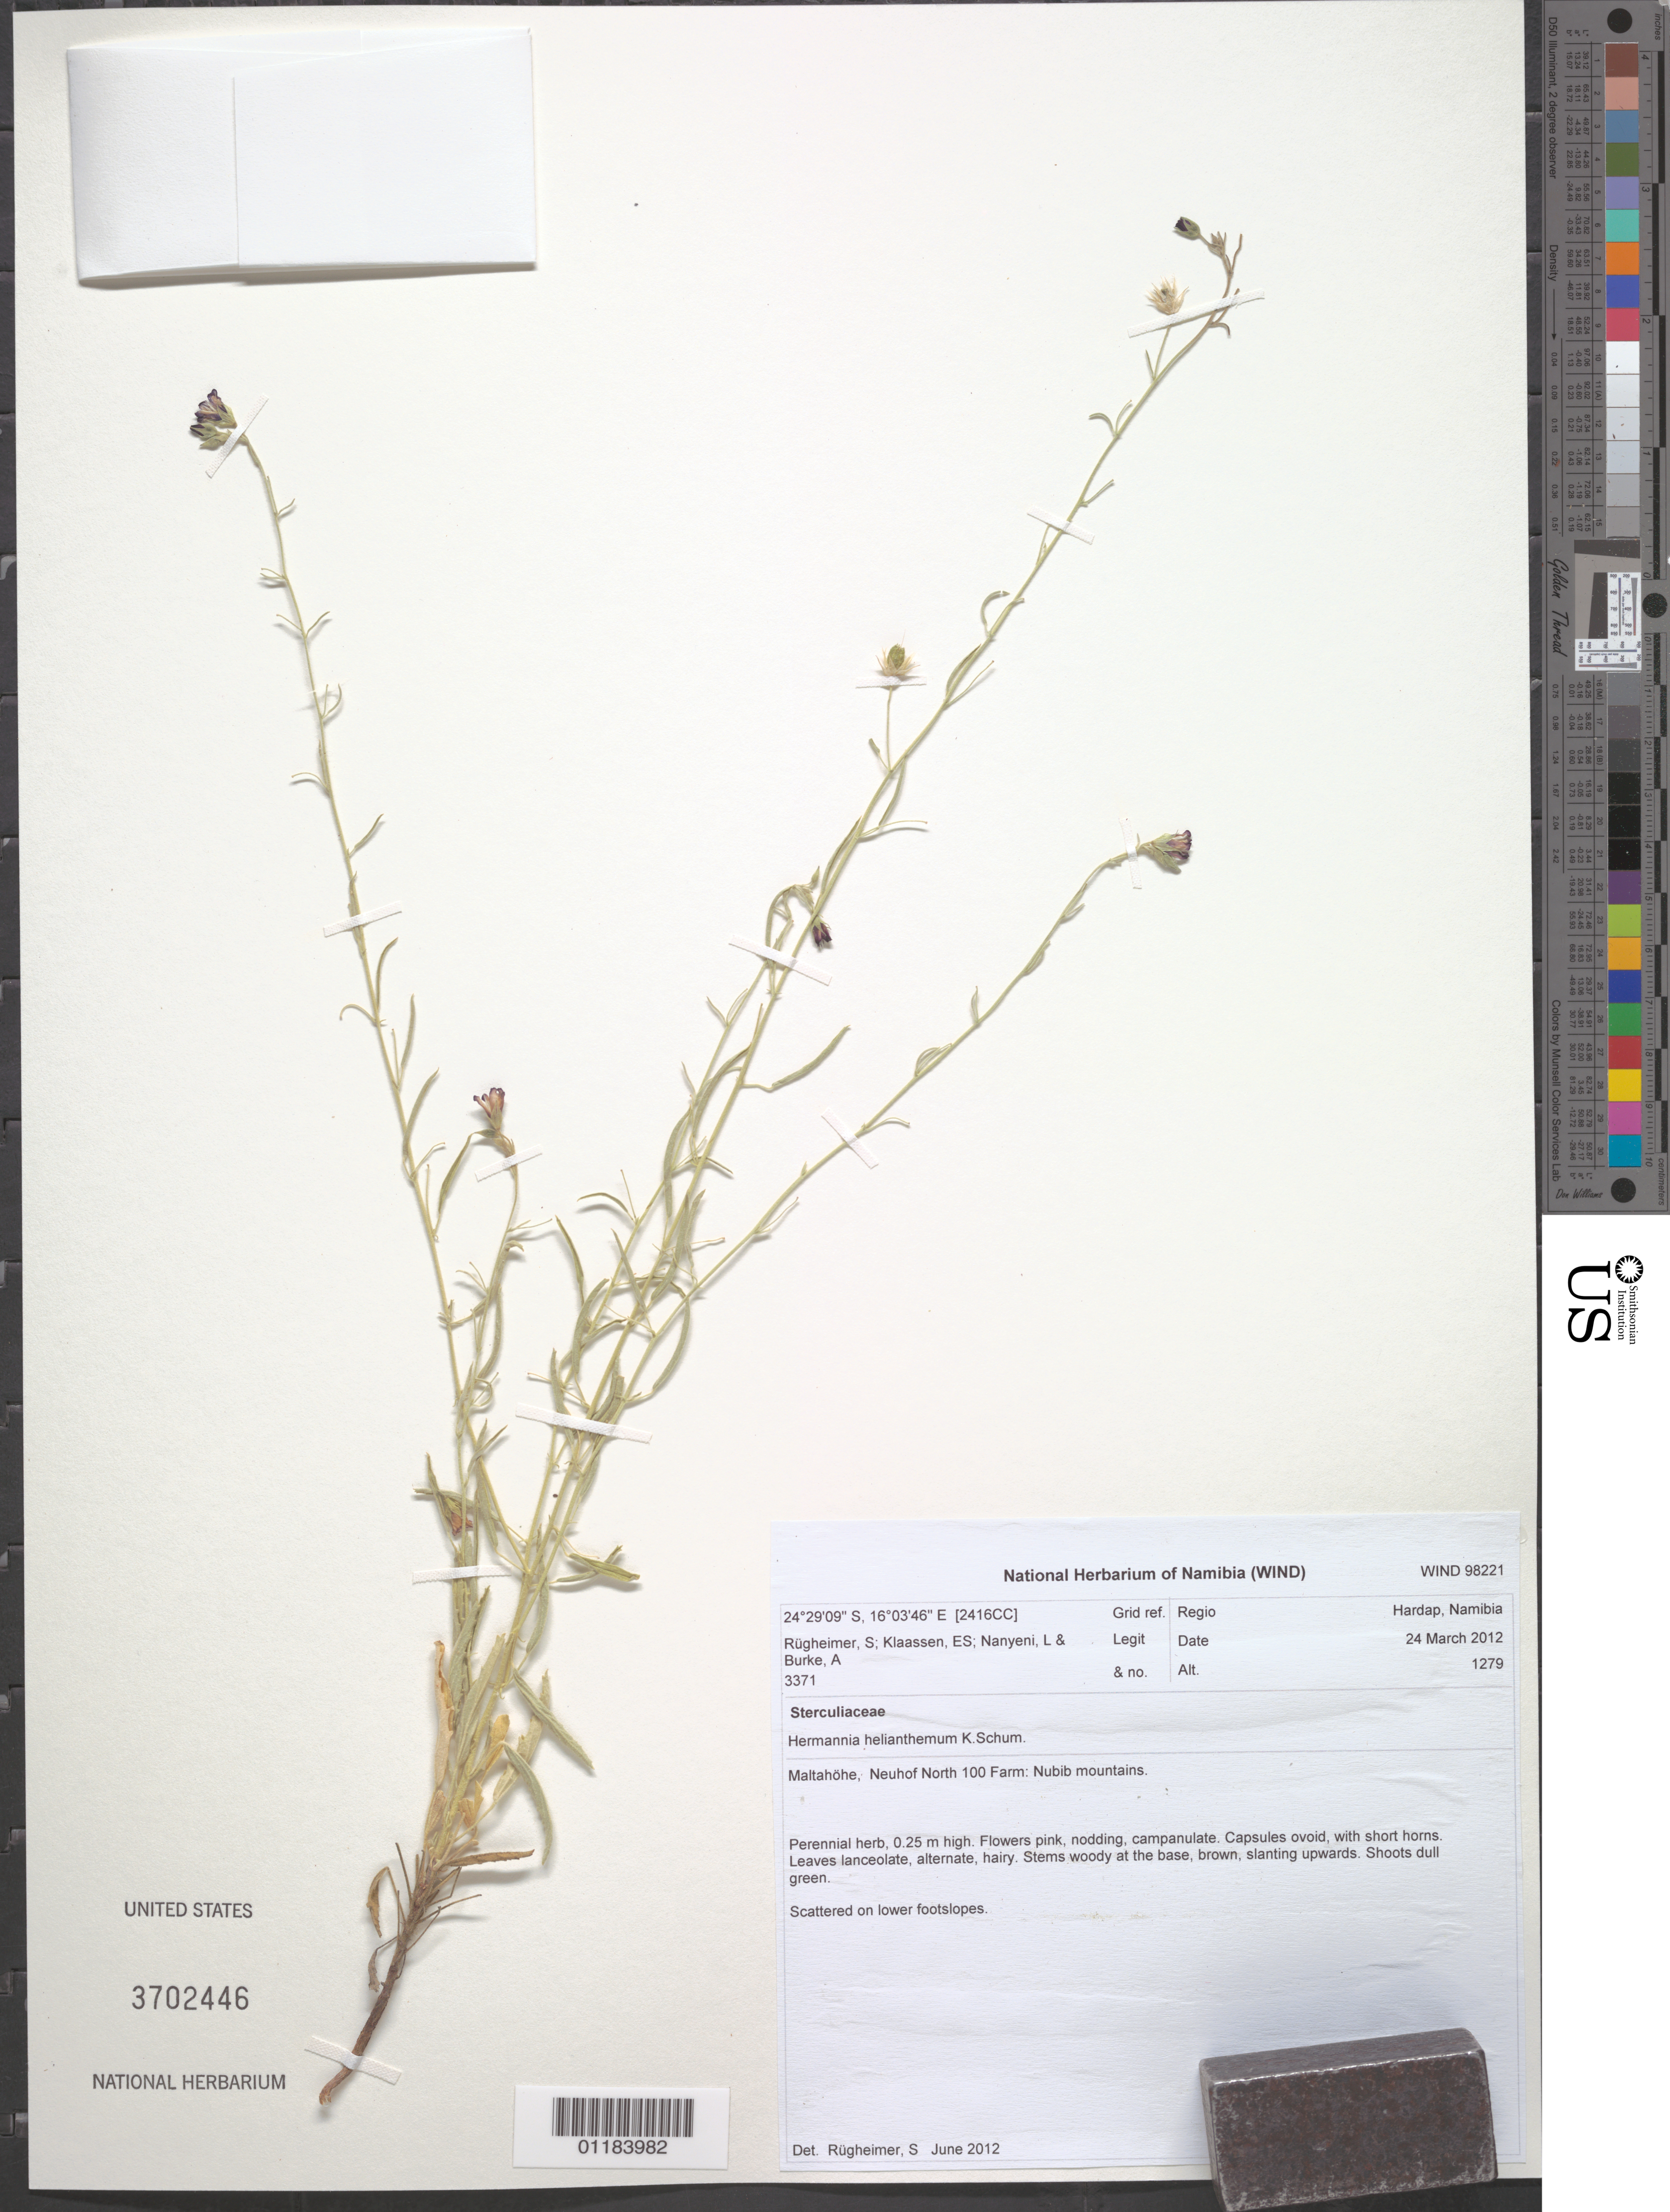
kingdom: Plantae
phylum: Tracheophyta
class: Magnoliopsida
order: Malvales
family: Malvaceae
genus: Hermannia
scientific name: Hermannia helianthemum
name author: K. Schum.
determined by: Rugheimer, S.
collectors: S. Rugheimer, E. S. Klaassen, L. Nanyeni & A. Burke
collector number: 3371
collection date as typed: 24 March 2012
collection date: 2012-03-24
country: Namibia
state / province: Hardap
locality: Neuhof North 100 Farm: Nubib mountains.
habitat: lower footslopes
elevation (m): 1279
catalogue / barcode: US 3702446